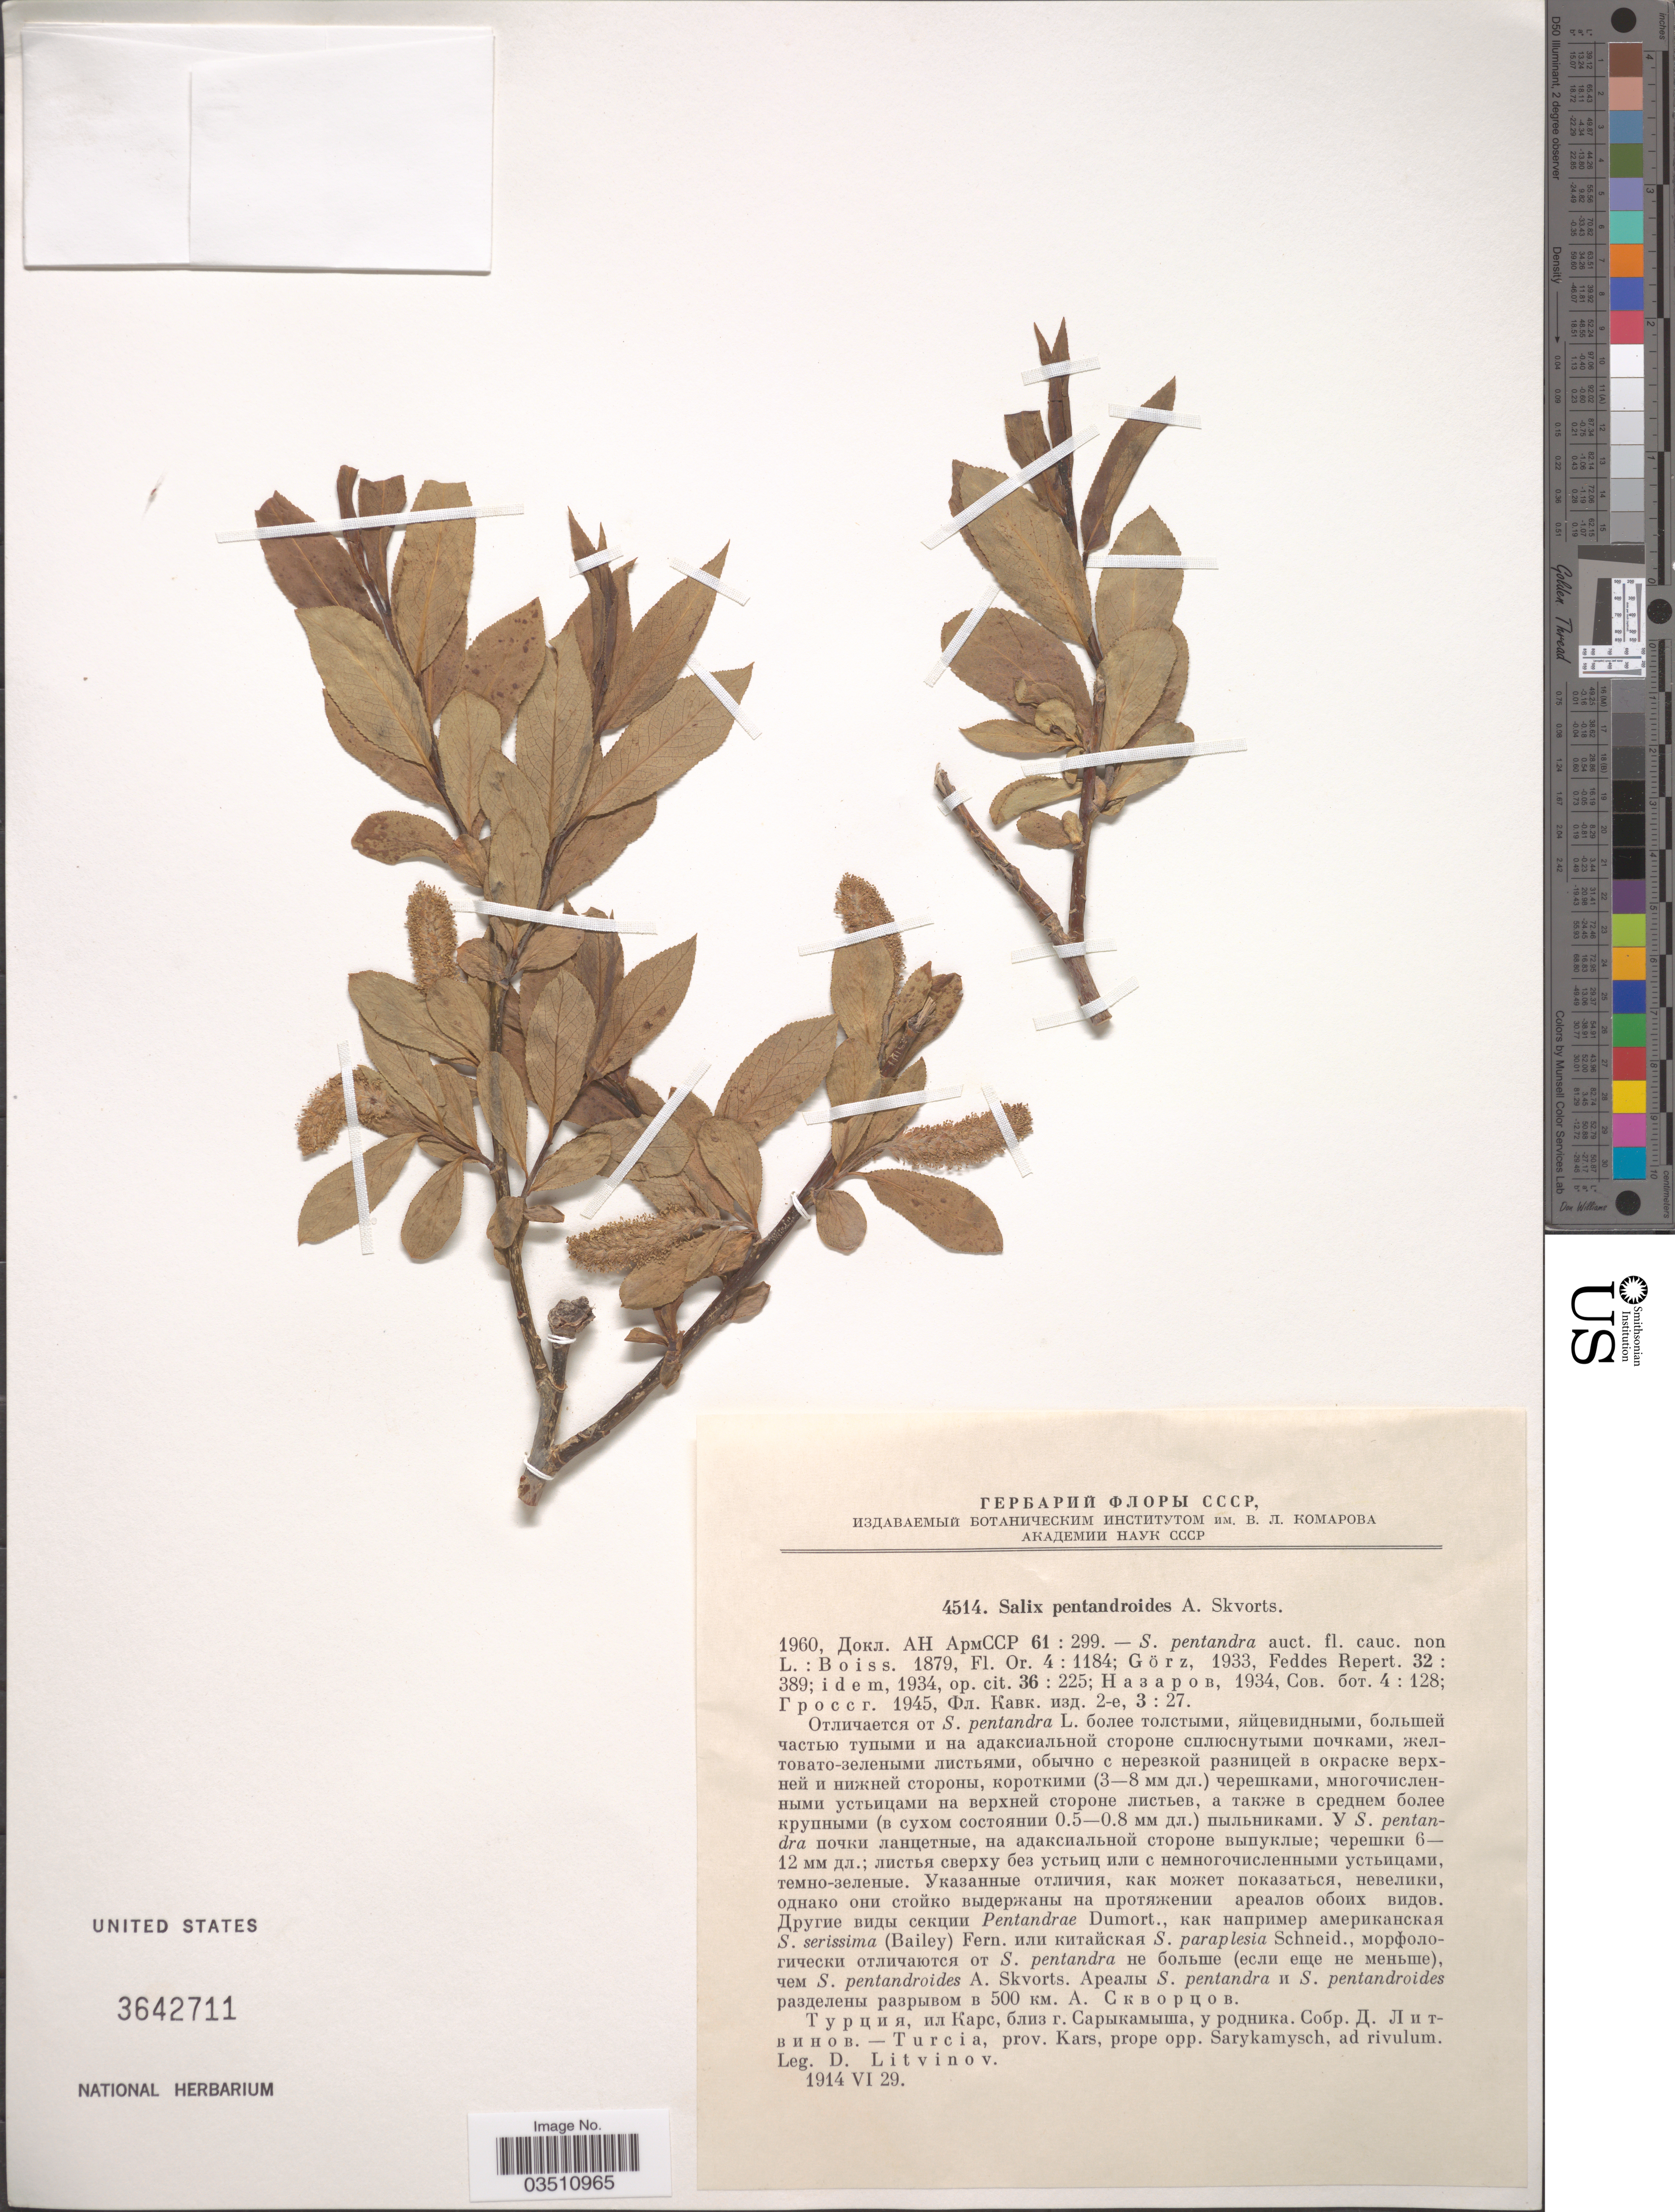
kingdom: Plantae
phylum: Tracheophyta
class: Magnoliopsida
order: Malpighiales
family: Salicaceae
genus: Salix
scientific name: Salix pentandroides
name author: A.K. Skvortsov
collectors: D. Litvinov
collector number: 4514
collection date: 1914-06-29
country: Turkey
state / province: Kars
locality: Turcia, prope opp. Sarykamysch, ad rivulum.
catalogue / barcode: US 3642711